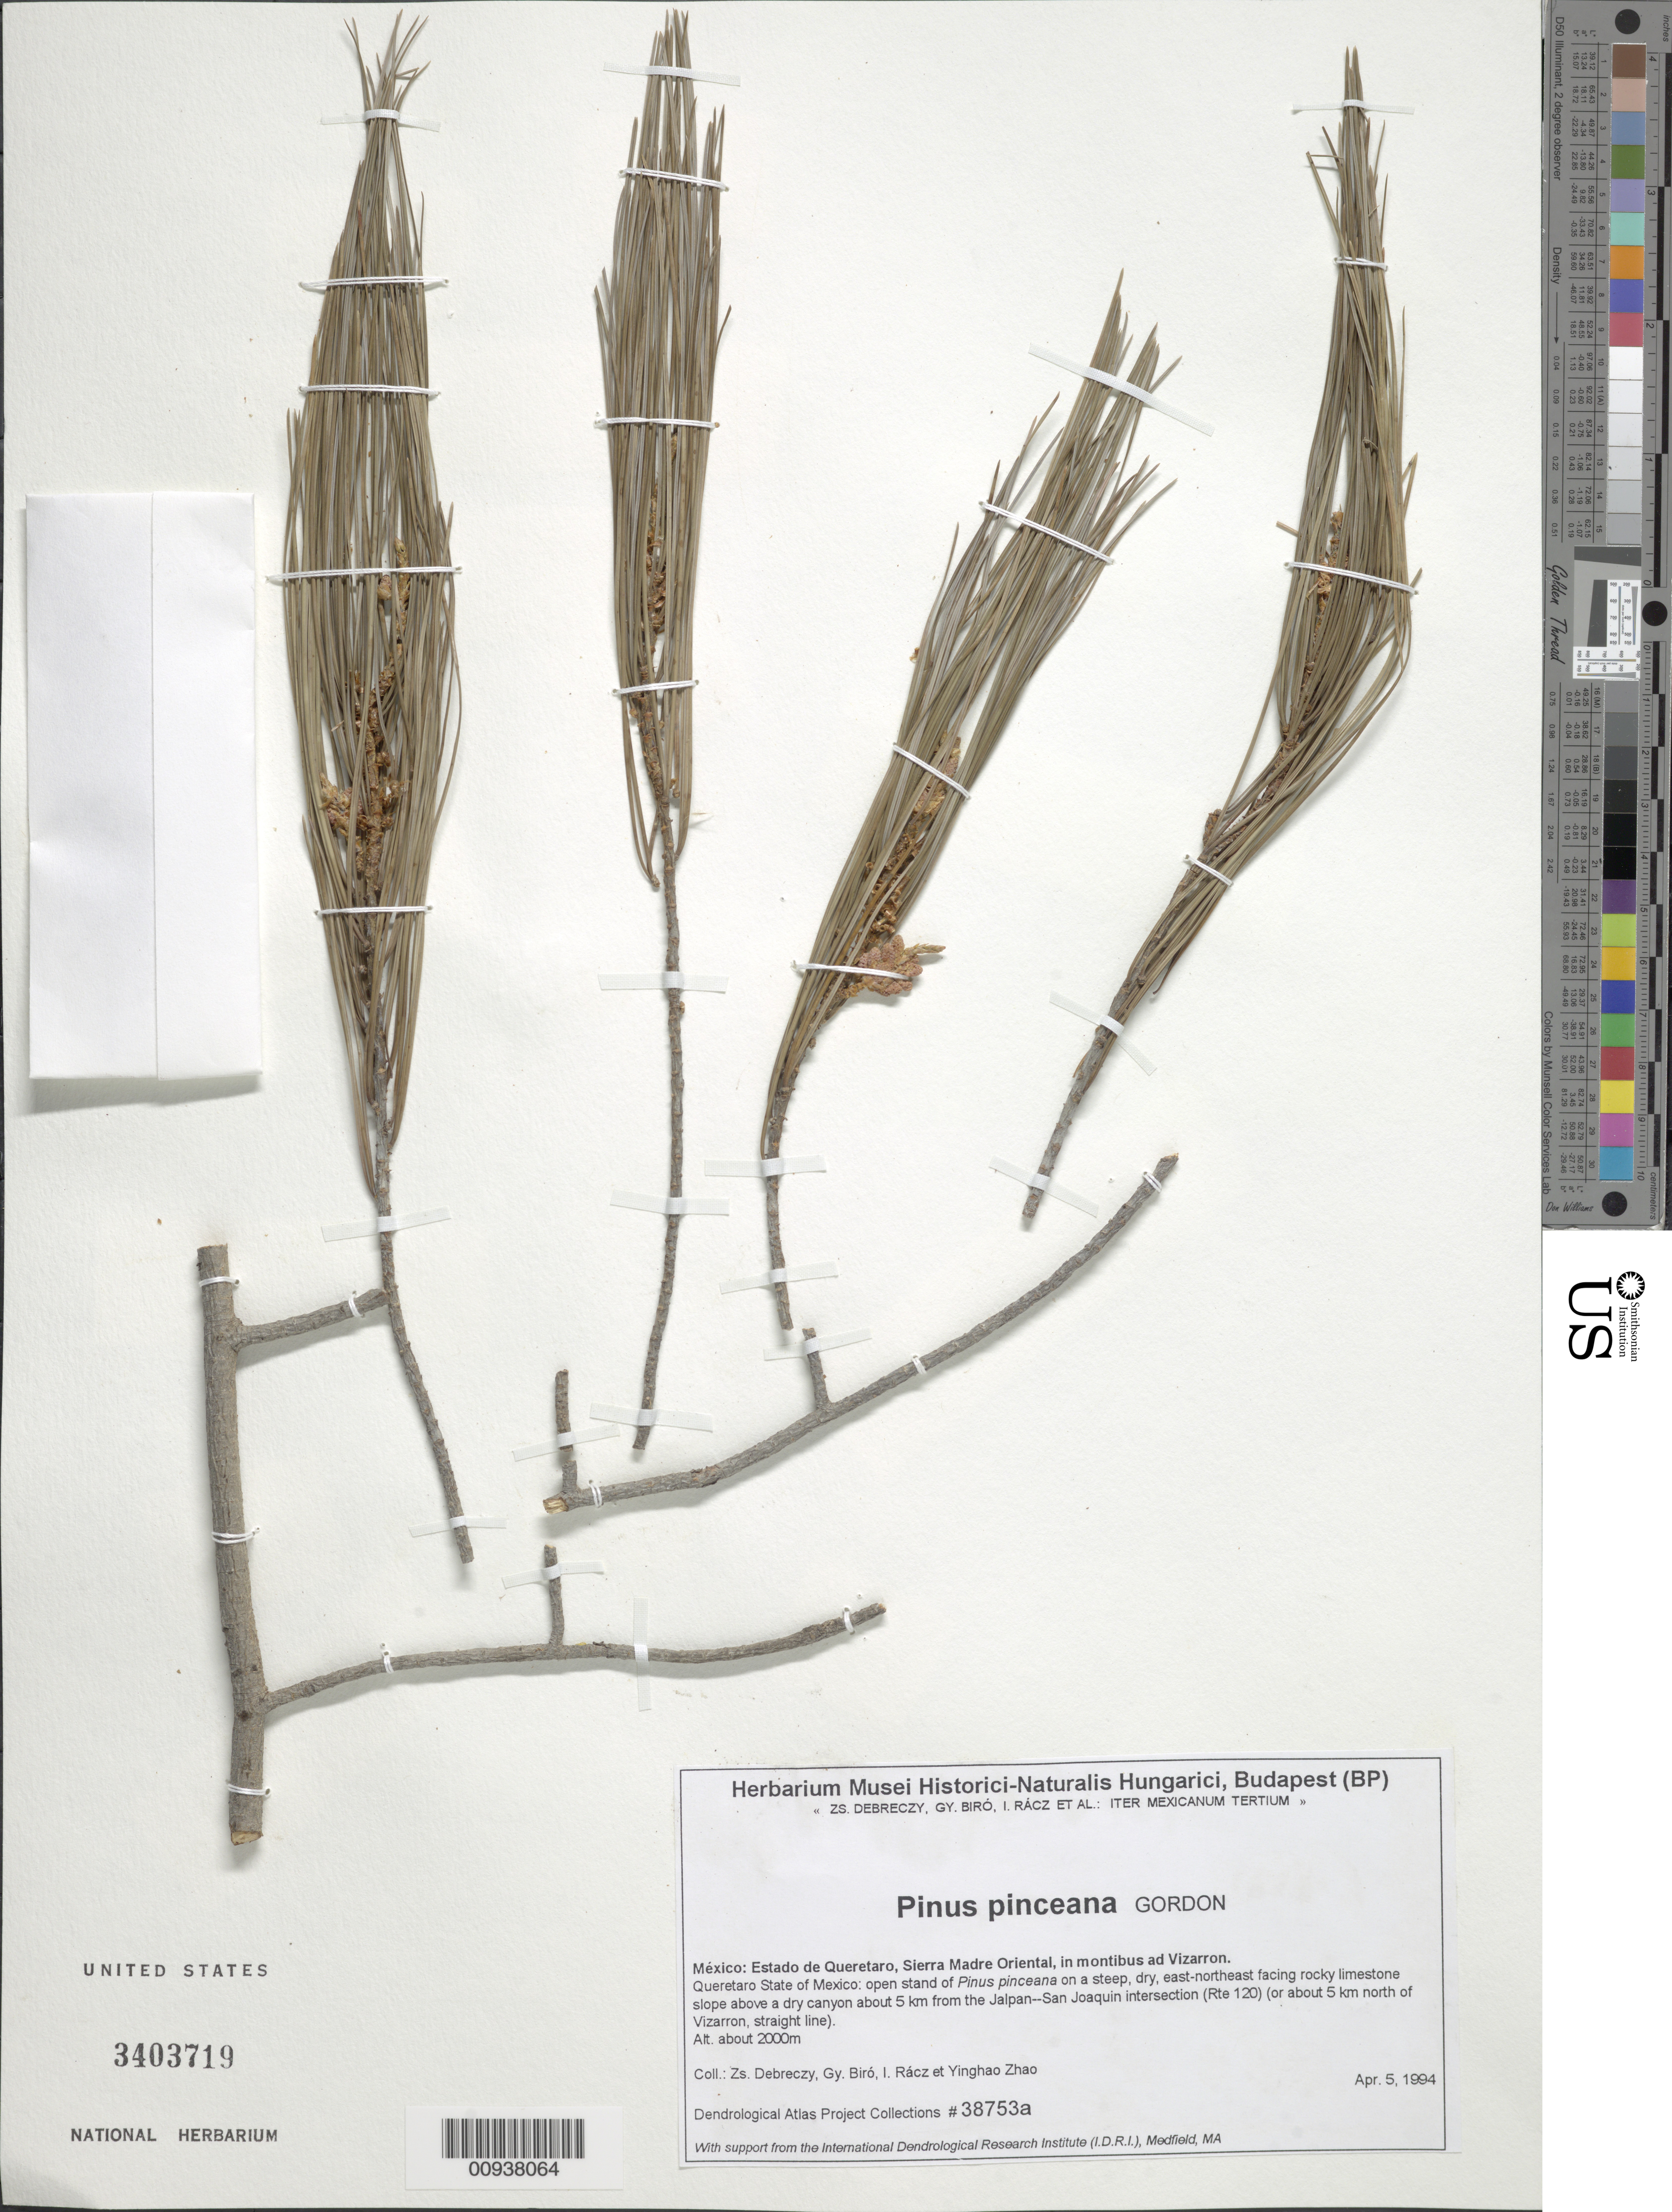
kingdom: Plantae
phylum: Tracheophyta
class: Pinopsida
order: Pinales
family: Pinaceae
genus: Pinus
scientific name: Pinus pinceana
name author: Gordon & Glend.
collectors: Z. Debreczy, G. Biro, I. Rácz & Y. Zhao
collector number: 38753 a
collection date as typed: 05 Apr 1994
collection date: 1994-04-05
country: Mexico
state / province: Querétaro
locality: About 5 km from the Jalpan- San Joaquín intersection (Rte 120) (or about 5 km north of Vizarron, straight line). Sierra Madre Oriental.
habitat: Open stand of Pinus pinceana on a steep, dry, east-northeast facing rocky limestone slope above a dry canyon.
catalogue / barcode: US 3403719